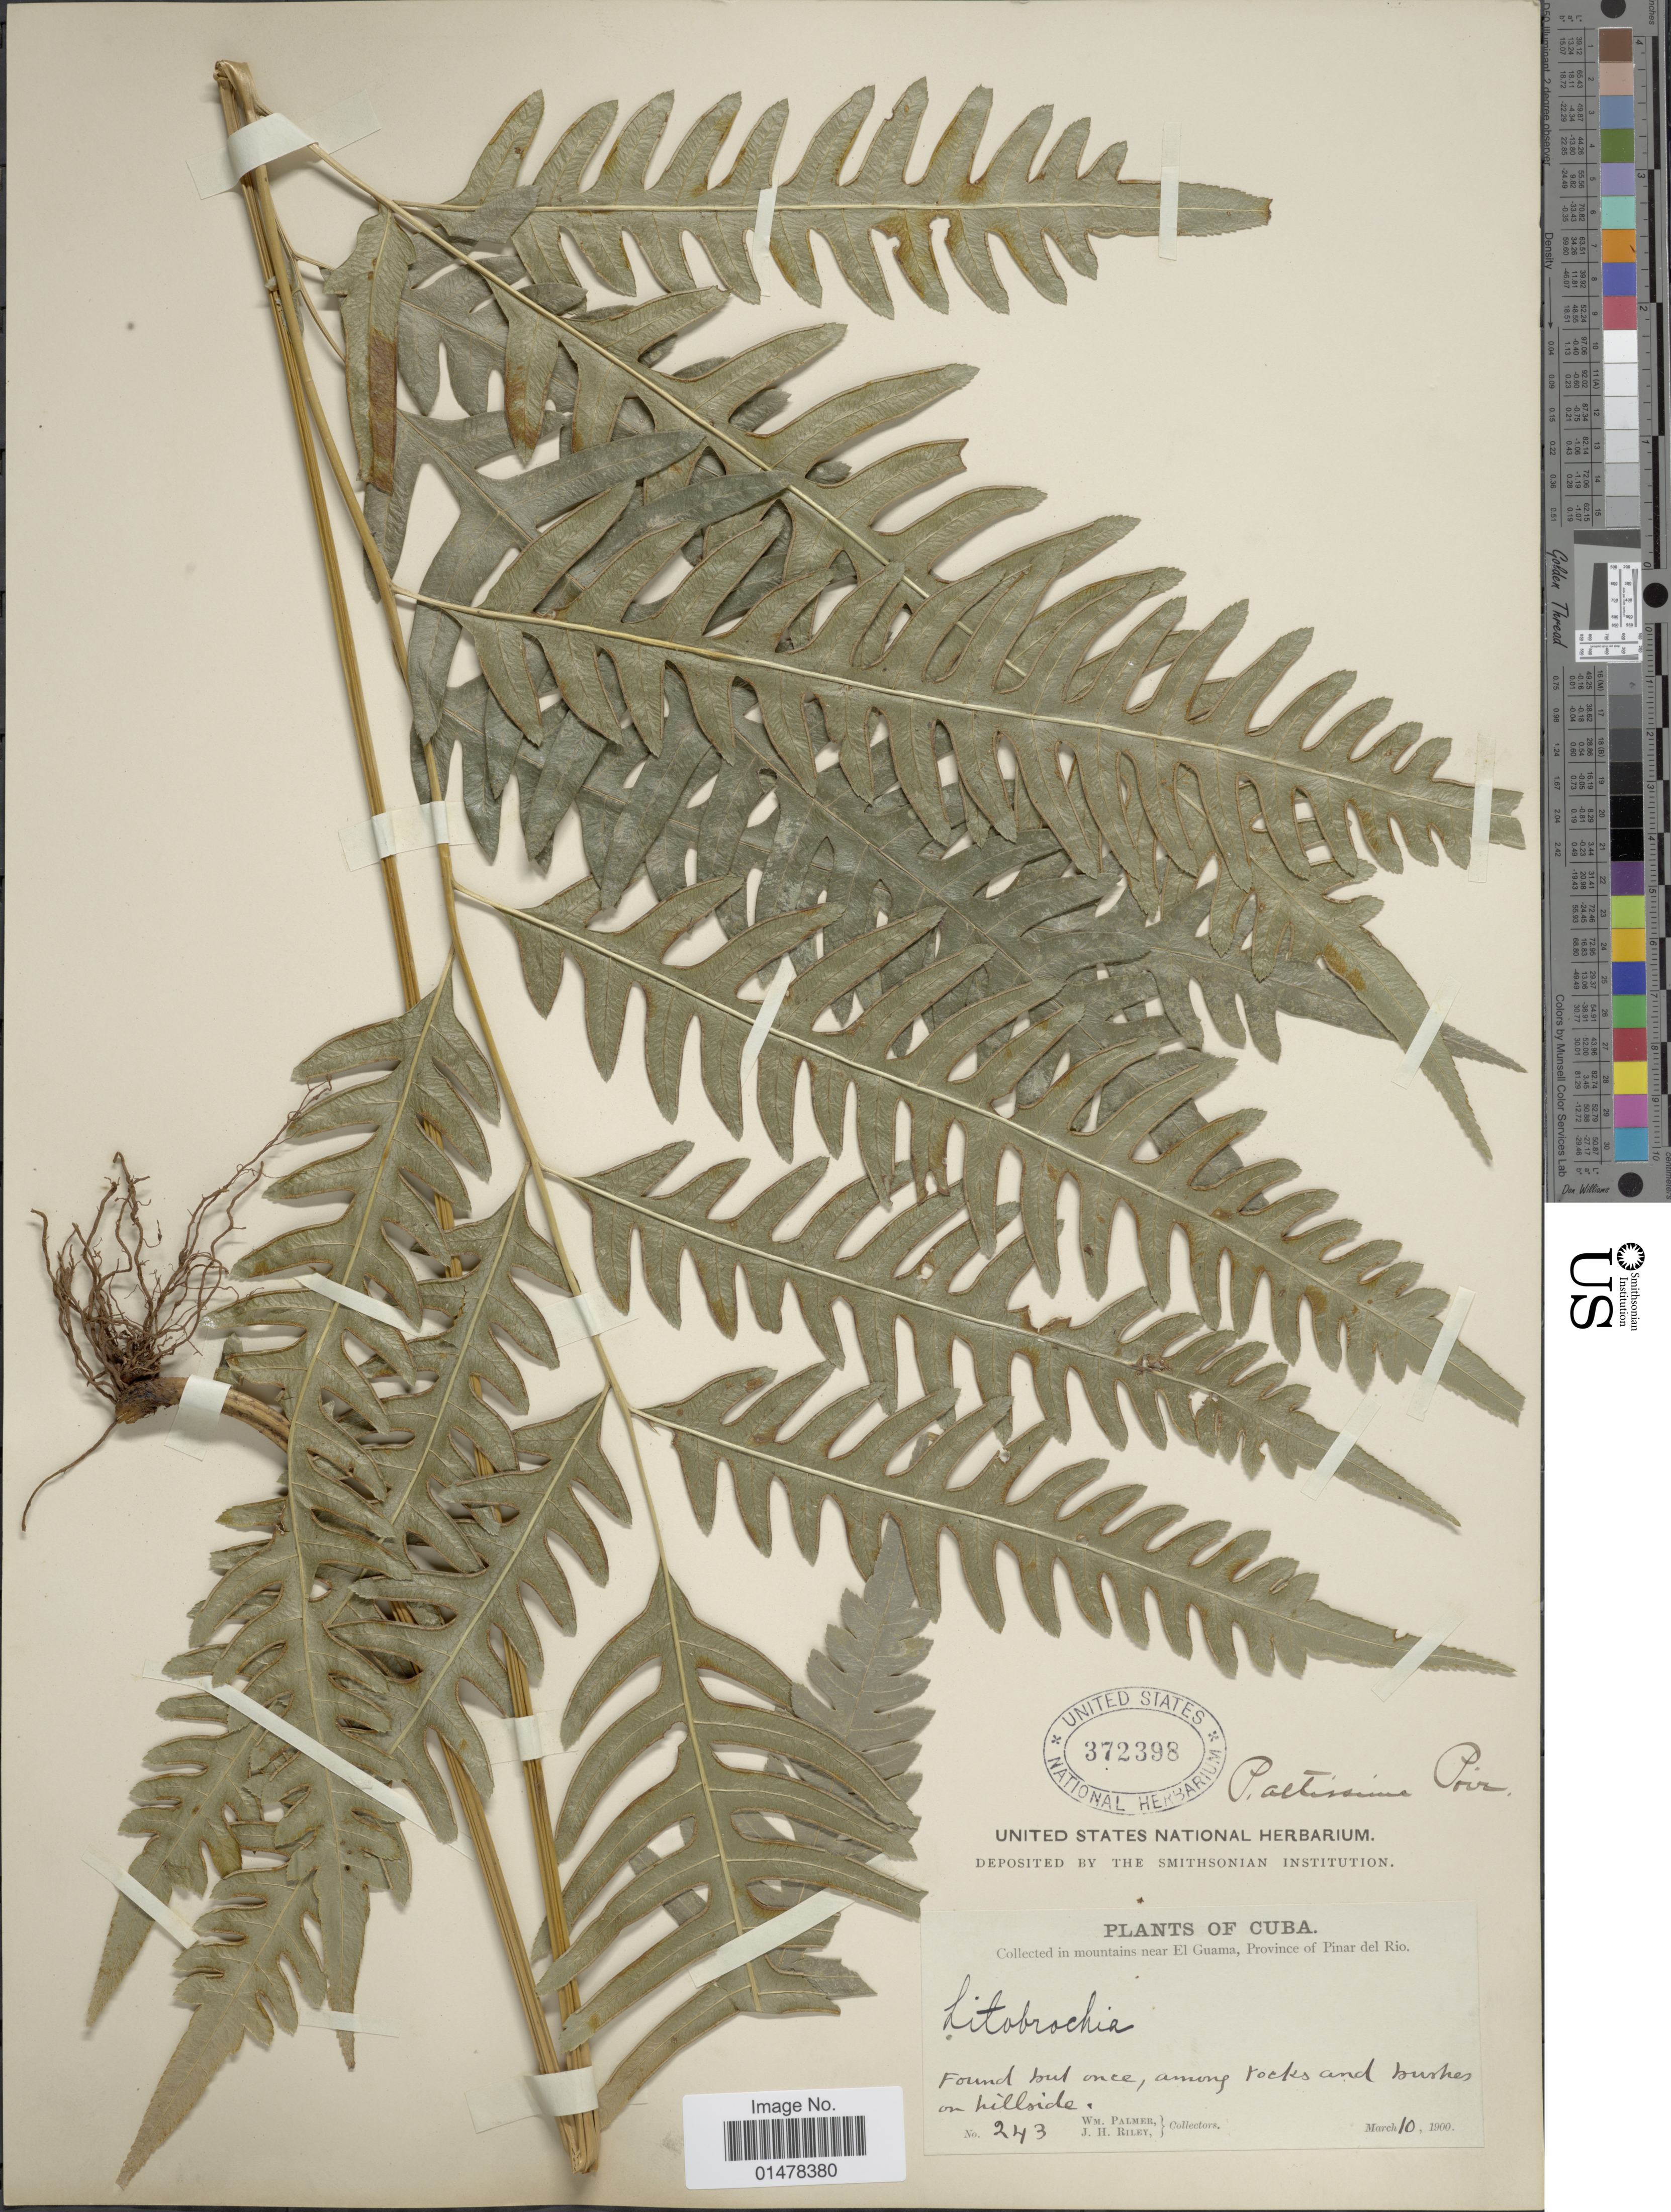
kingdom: Plantae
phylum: Tracheophyta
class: Polypodiopsida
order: Polypodiales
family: Pteridaceae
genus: Pteris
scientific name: Pteris altissima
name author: Poir.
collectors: W. Palmer & J. H. Riley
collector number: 243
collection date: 1900-03-10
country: Cuba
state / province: Pinar del Río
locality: Cuba, mountains near El Guama, province of Pinar del Rio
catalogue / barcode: US 372398